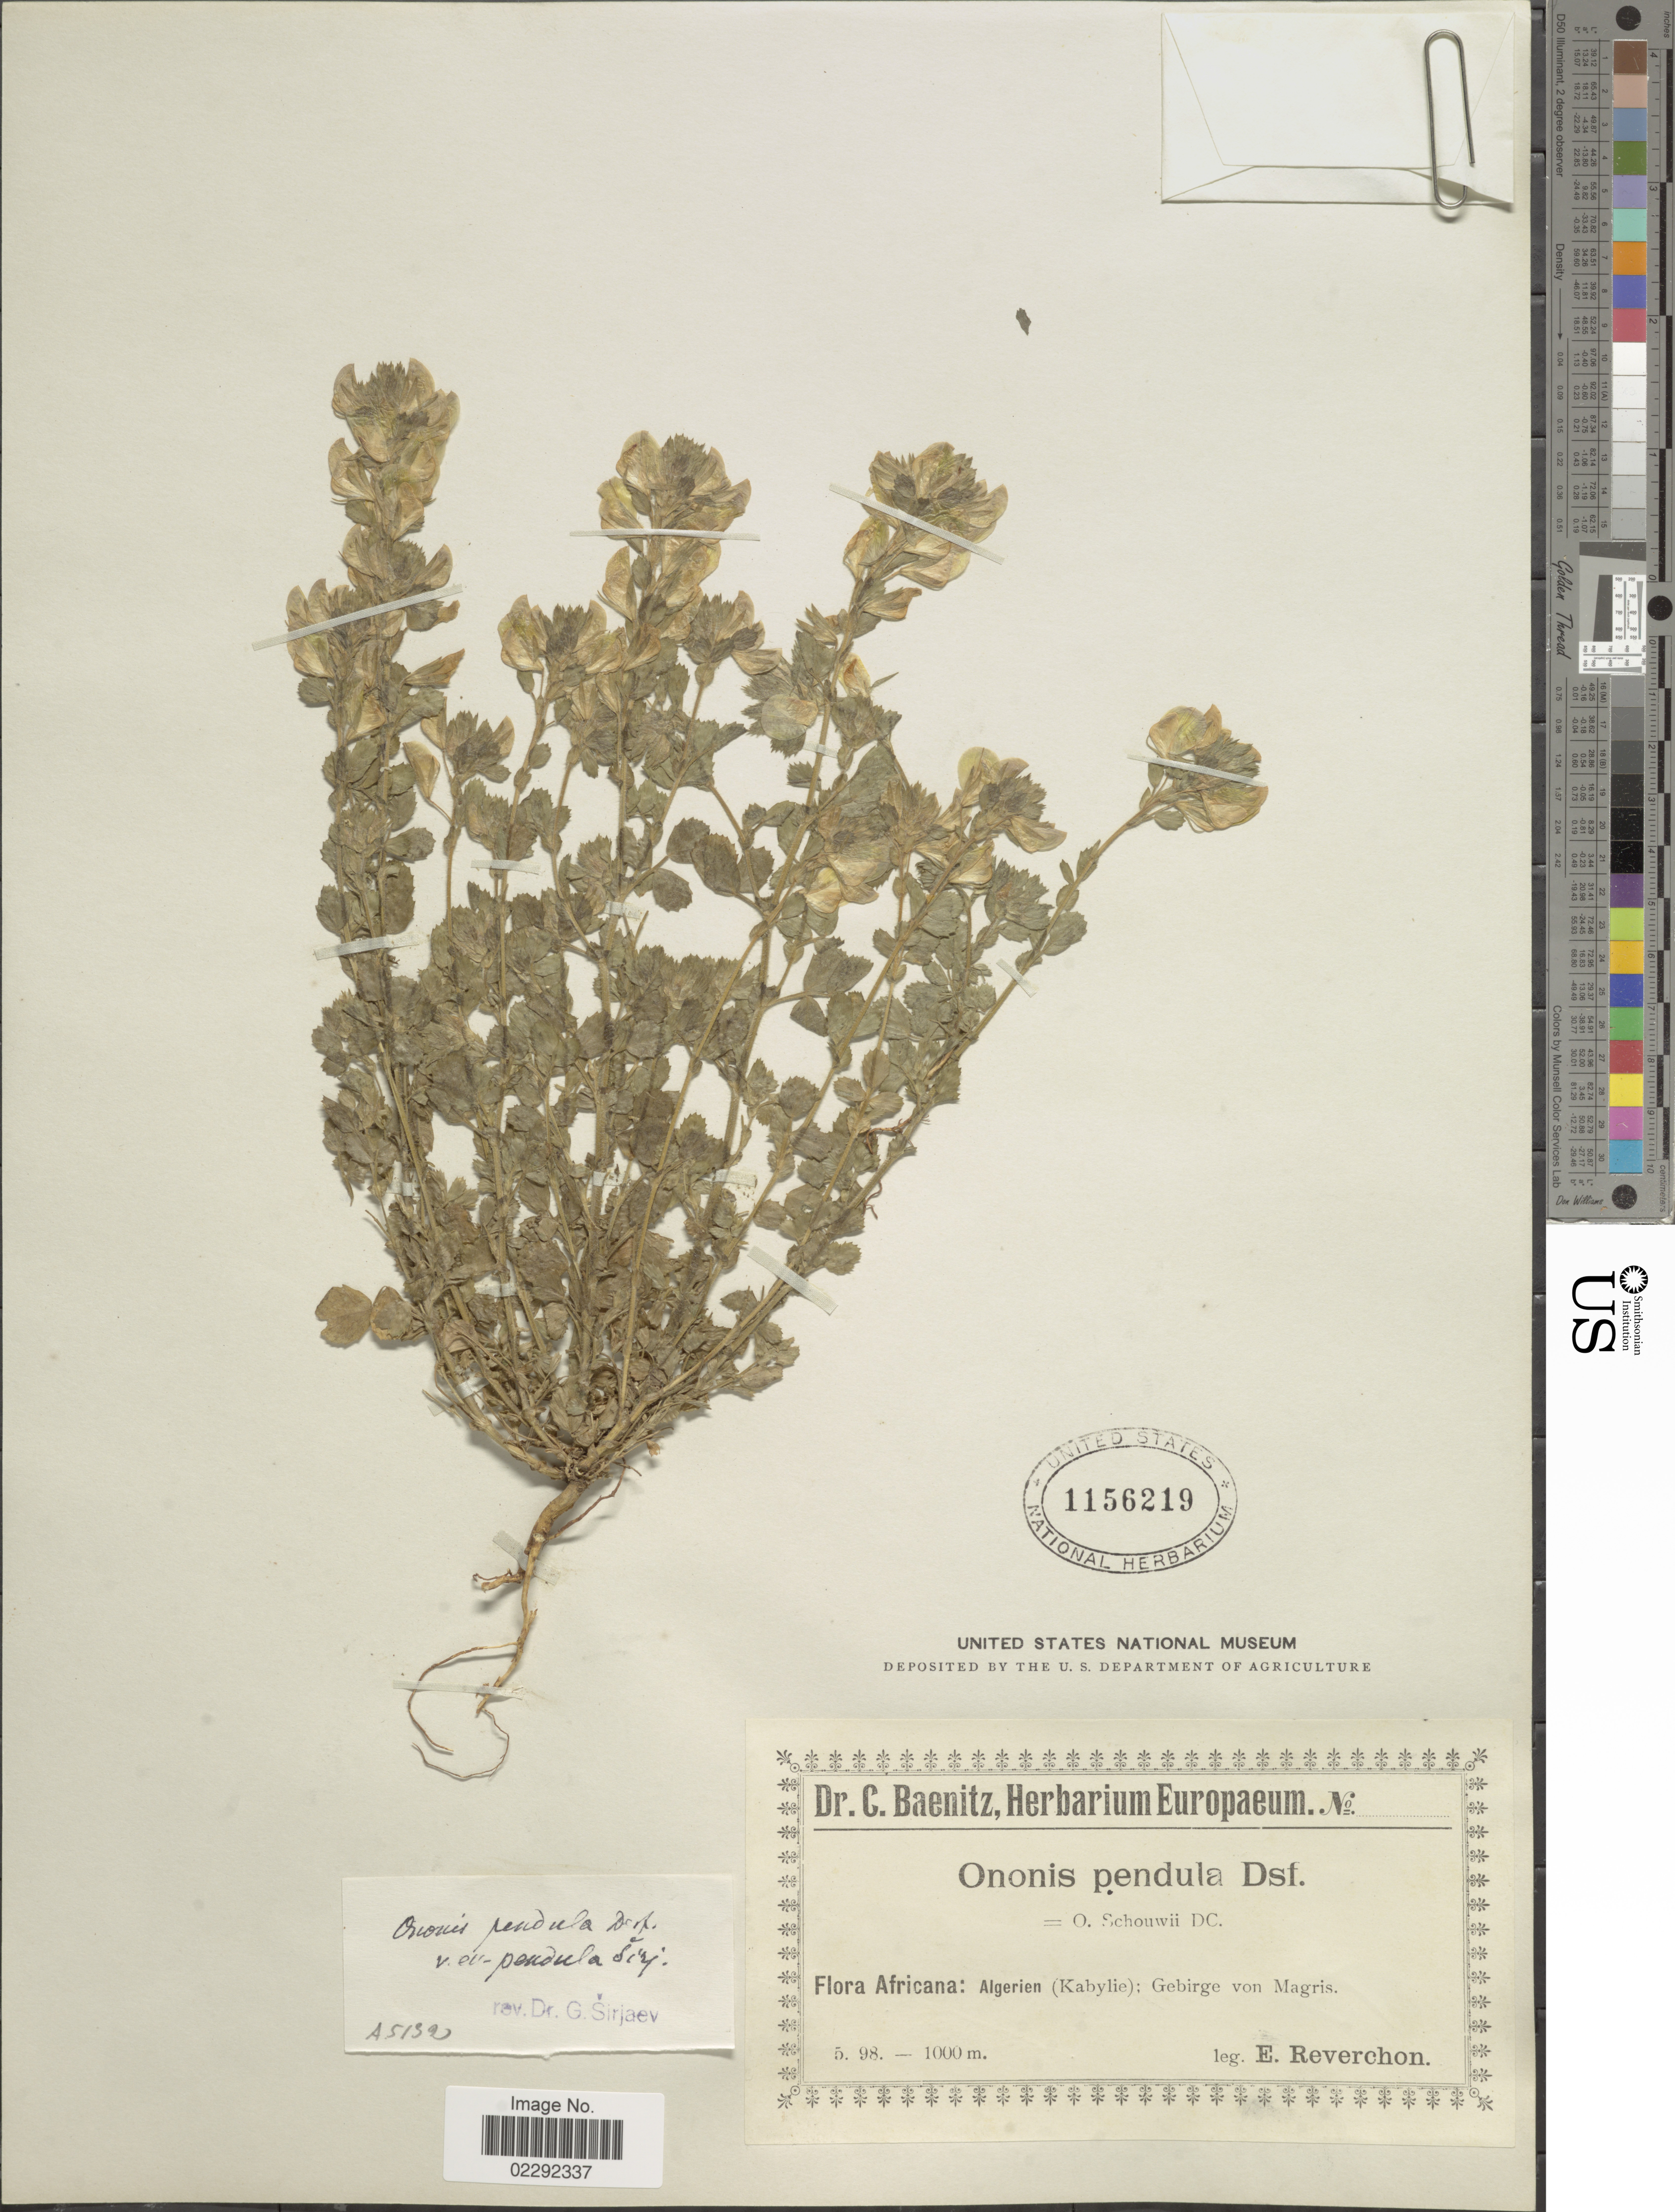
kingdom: Plantae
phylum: Tracheophyta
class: Magnoliopsida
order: Fabales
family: Fabaceae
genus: Ononis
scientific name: Ononis pendula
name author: Desf.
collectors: E. Reverchon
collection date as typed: Transcribed d/m/y: /5/98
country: Algeria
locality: Kabylie; Gebirge von Magris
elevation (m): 1000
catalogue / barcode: US 1156219